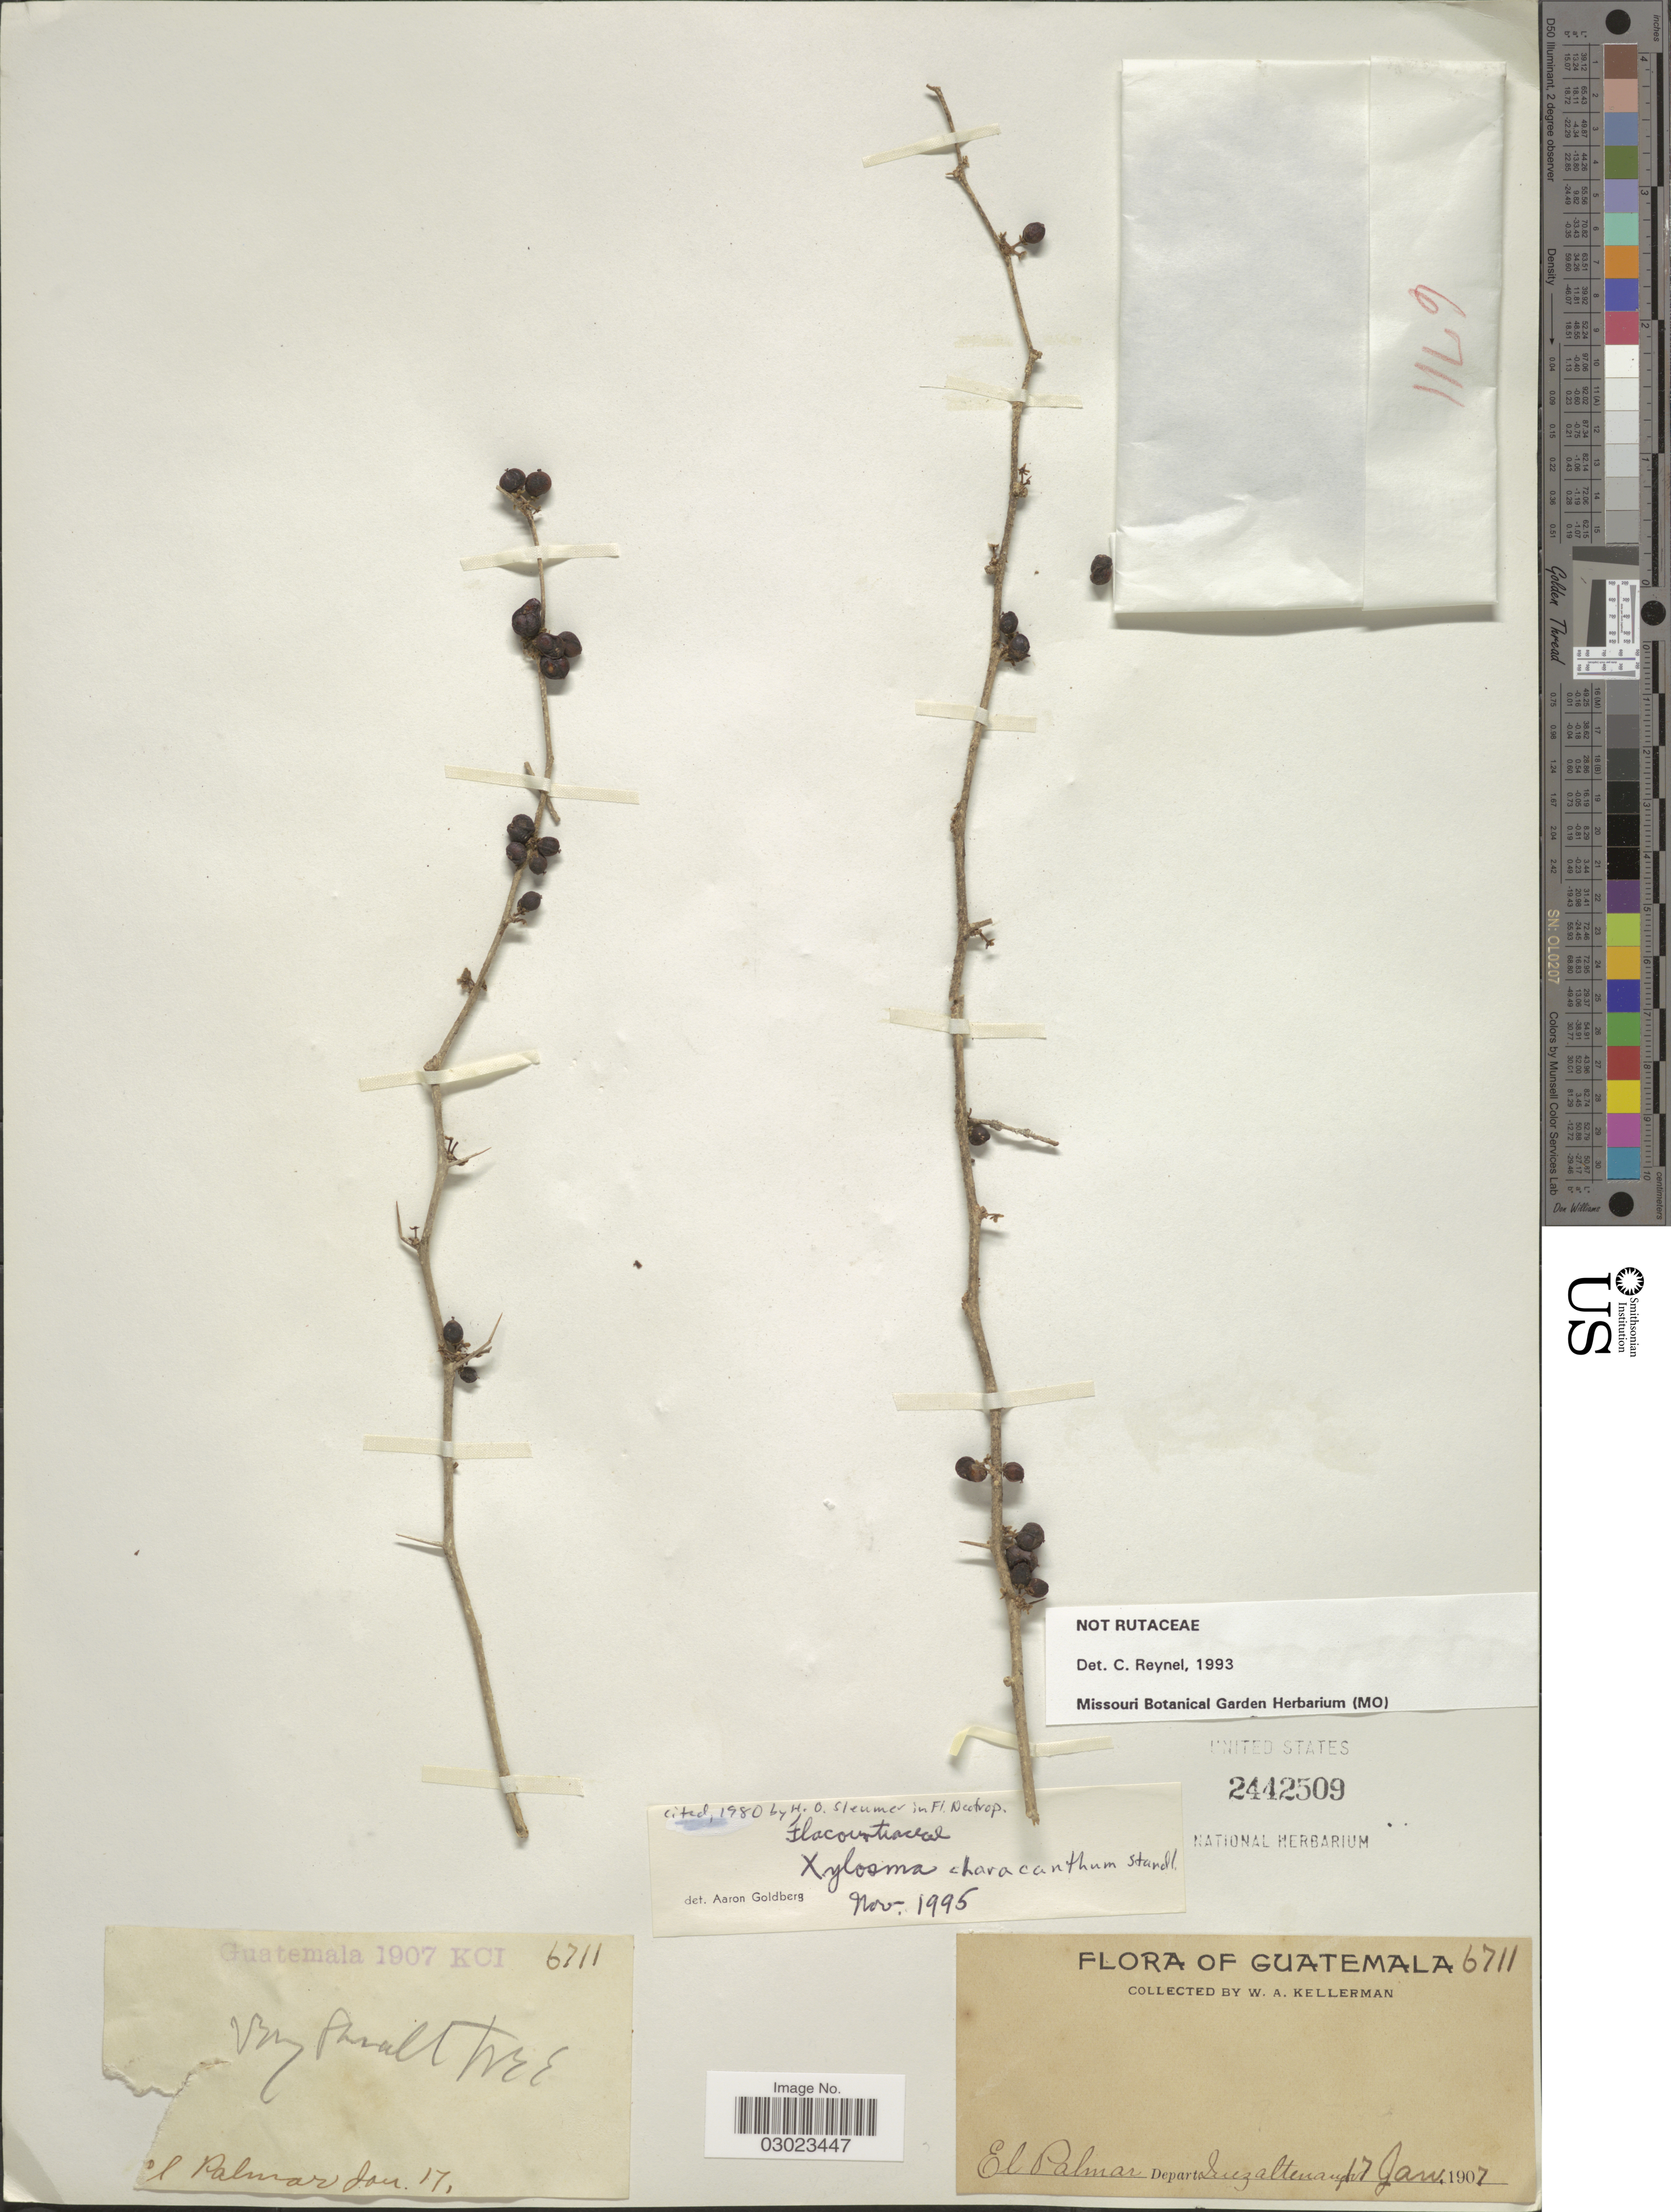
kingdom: Plantae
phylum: Tracheophyta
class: Magnoliopsida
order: Malpighiales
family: Salicaceae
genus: Xylosma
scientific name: Xylosma characantha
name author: Standl.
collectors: W. Kellerman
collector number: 6711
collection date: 1907-01-17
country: Guatemala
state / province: Quetzaltenango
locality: El Palmar.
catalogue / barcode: US 2442509